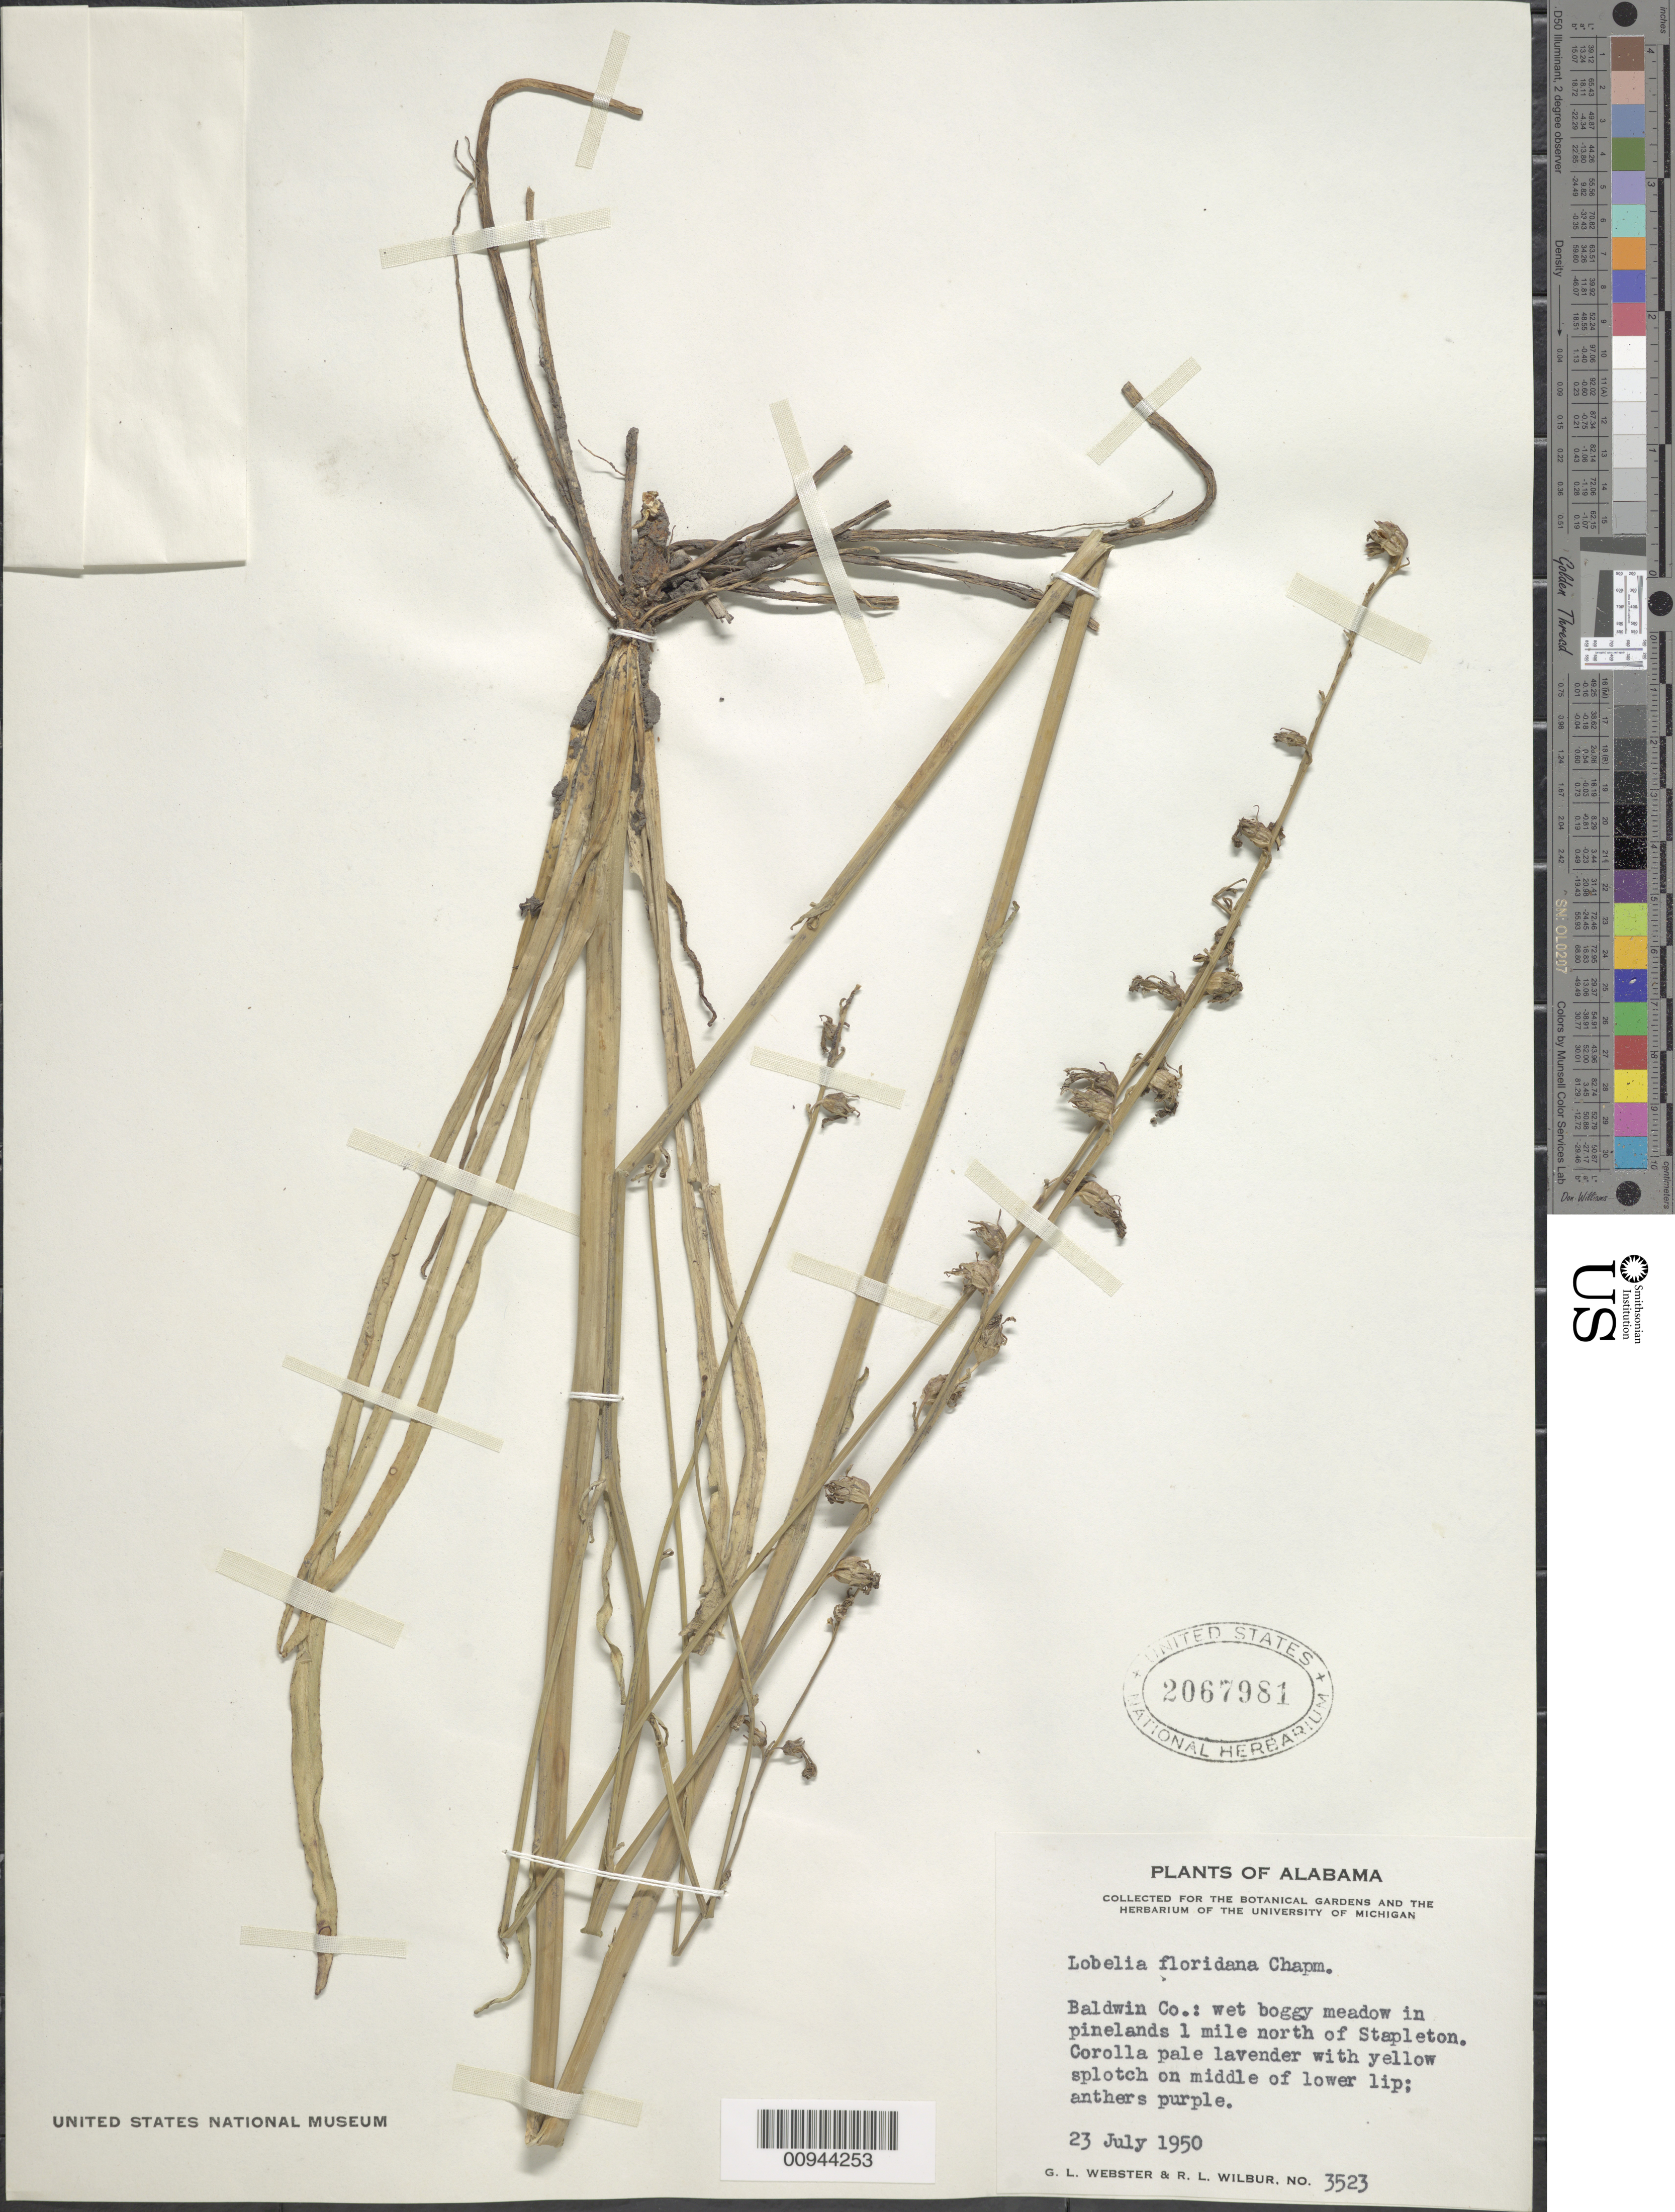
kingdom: Plantae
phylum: Tracheophyta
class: Magnoliopsida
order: Asterales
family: Campanulaceae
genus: Lobelia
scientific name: Lobelia floridana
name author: Chapm.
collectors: G. L. Webster & R. L. Wilbur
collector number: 3523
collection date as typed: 23 Jul 1950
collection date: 1950-07-23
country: United States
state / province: Alabama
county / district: Baldwin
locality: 1 mile north of Stapleton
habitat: wet boggy meadow in pinelands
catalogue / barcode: US 2067981